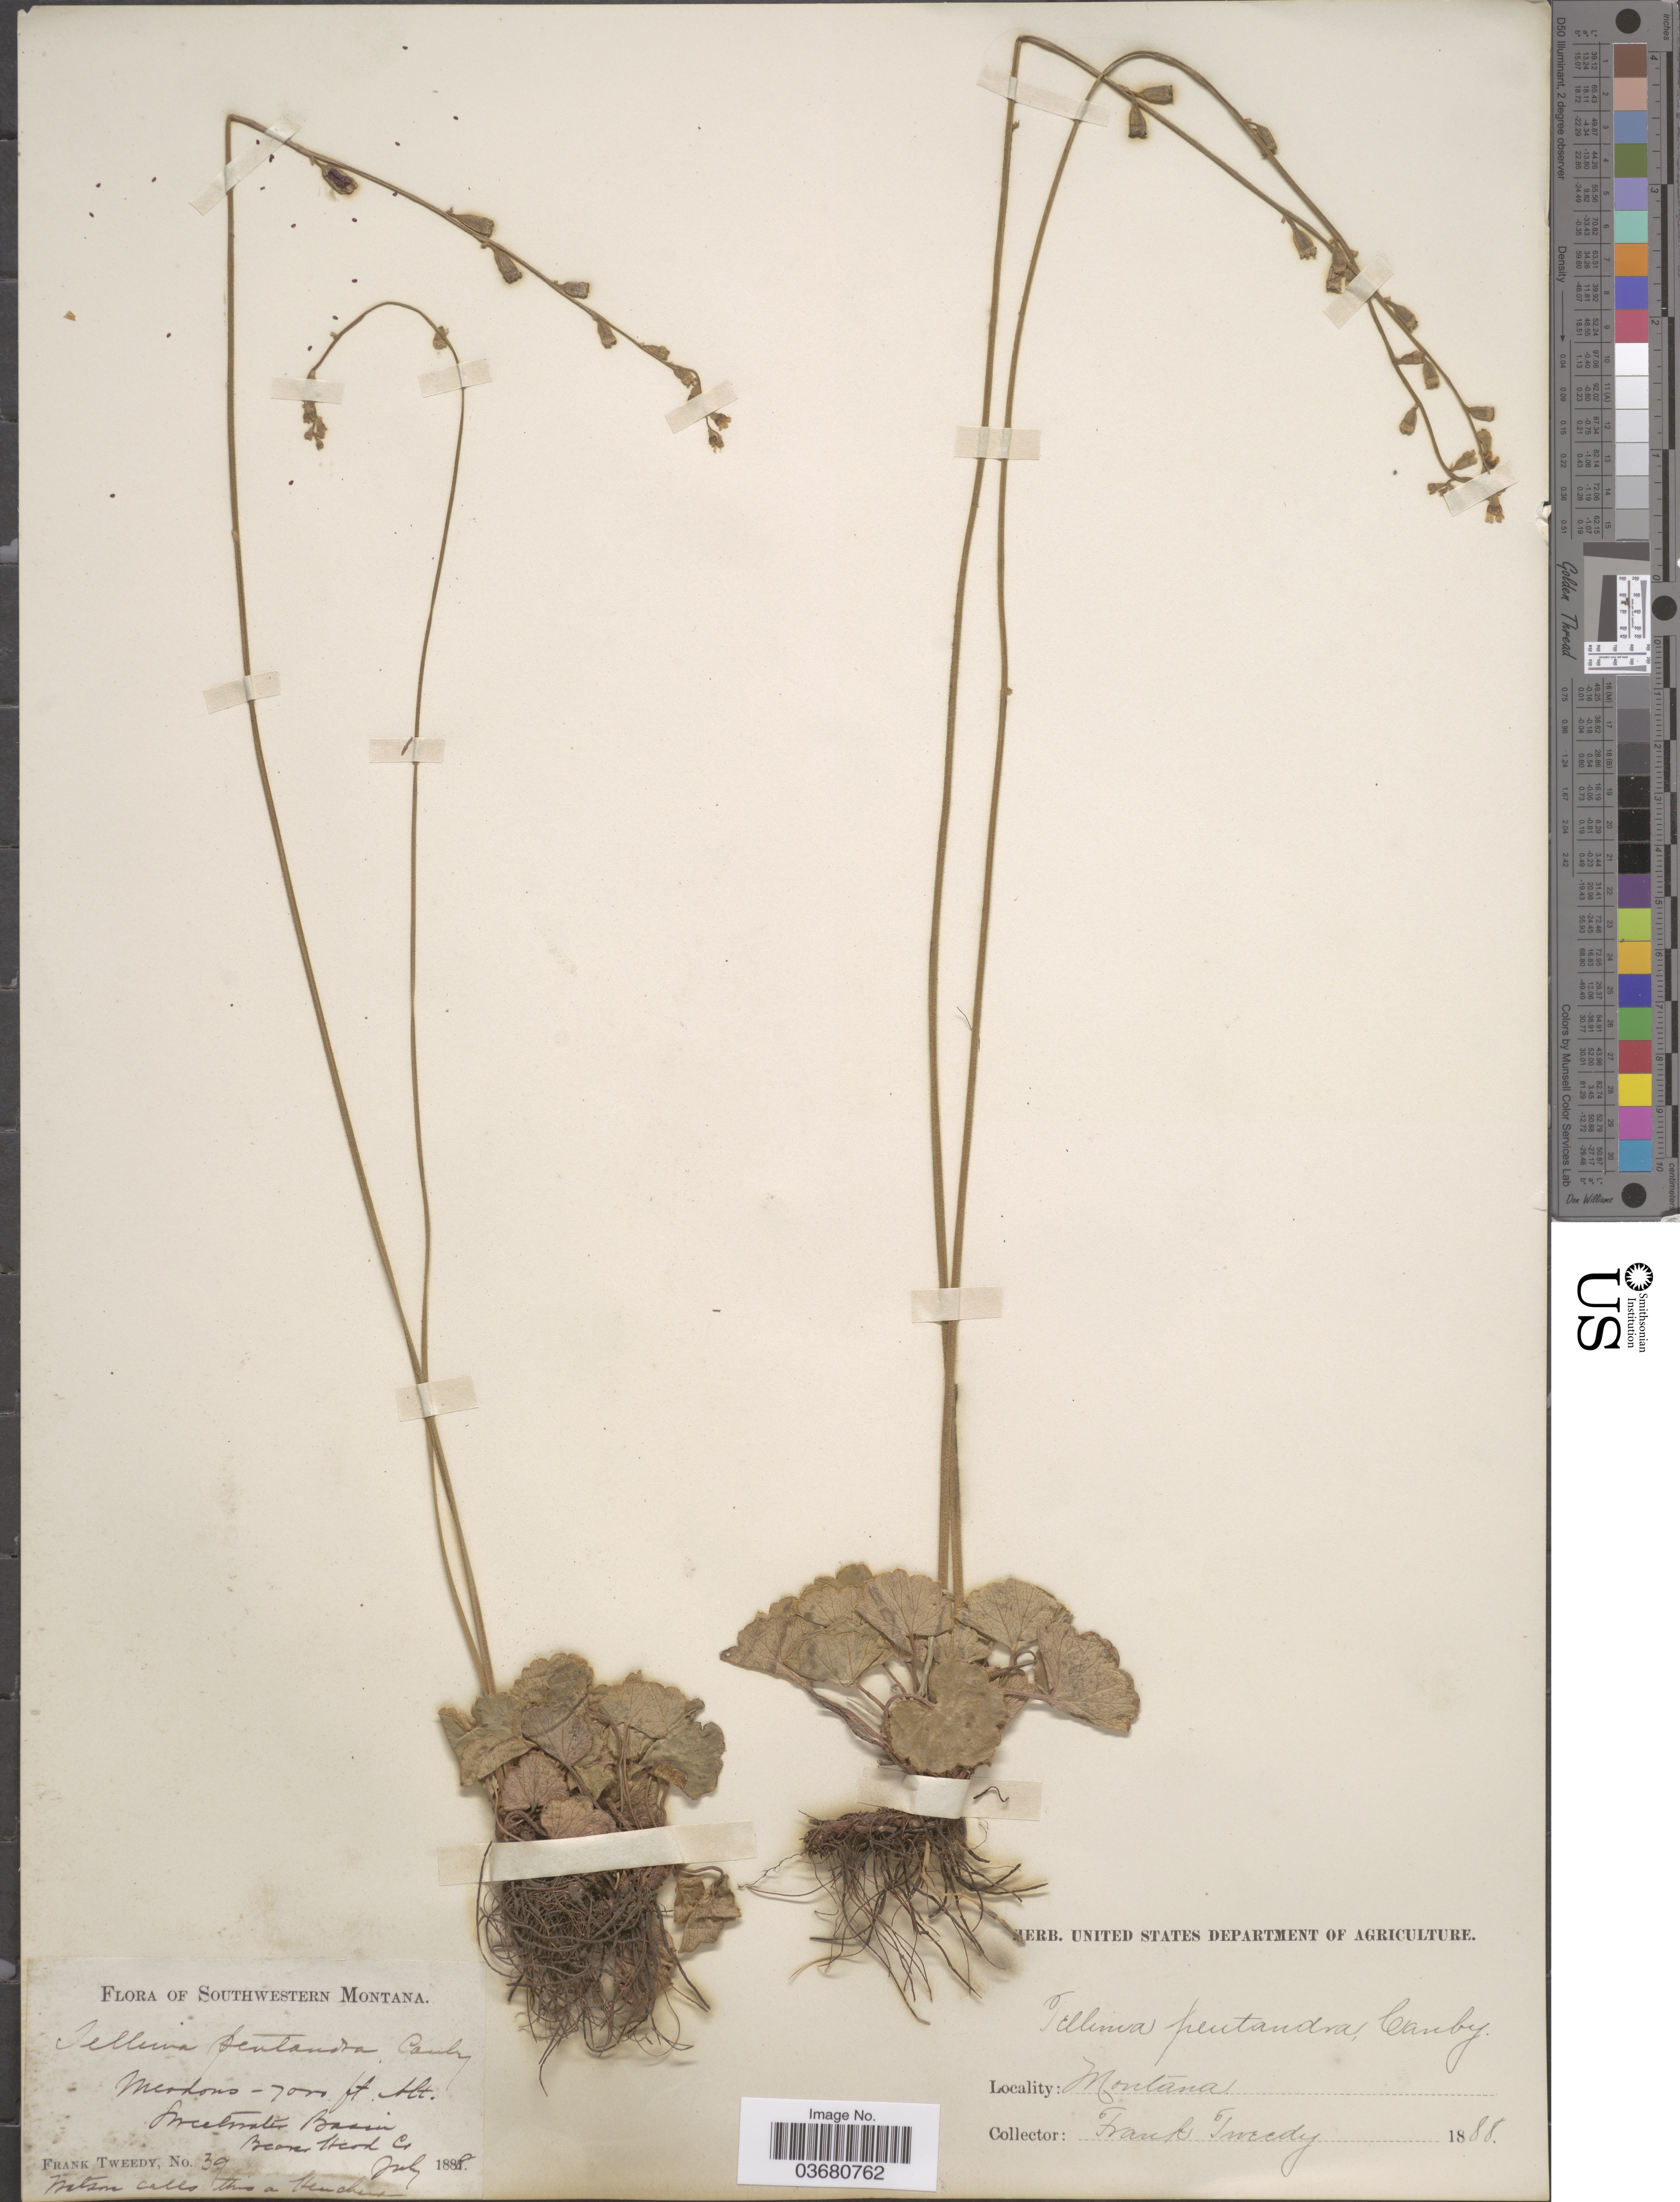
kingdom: Plantae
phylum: Tracheophyta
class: Magnoliopsida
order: Saxifragales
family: Saxifragaceae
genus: Conimitella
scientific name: Conimitella williamsii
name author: (D.C. Eaton) Rydb.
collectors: F. Tweedy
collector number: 39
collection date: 1888-07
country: United States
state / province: Montana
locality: Southwestern Montana. Sweetwater Basin Beaver Head Co.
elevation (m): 2134